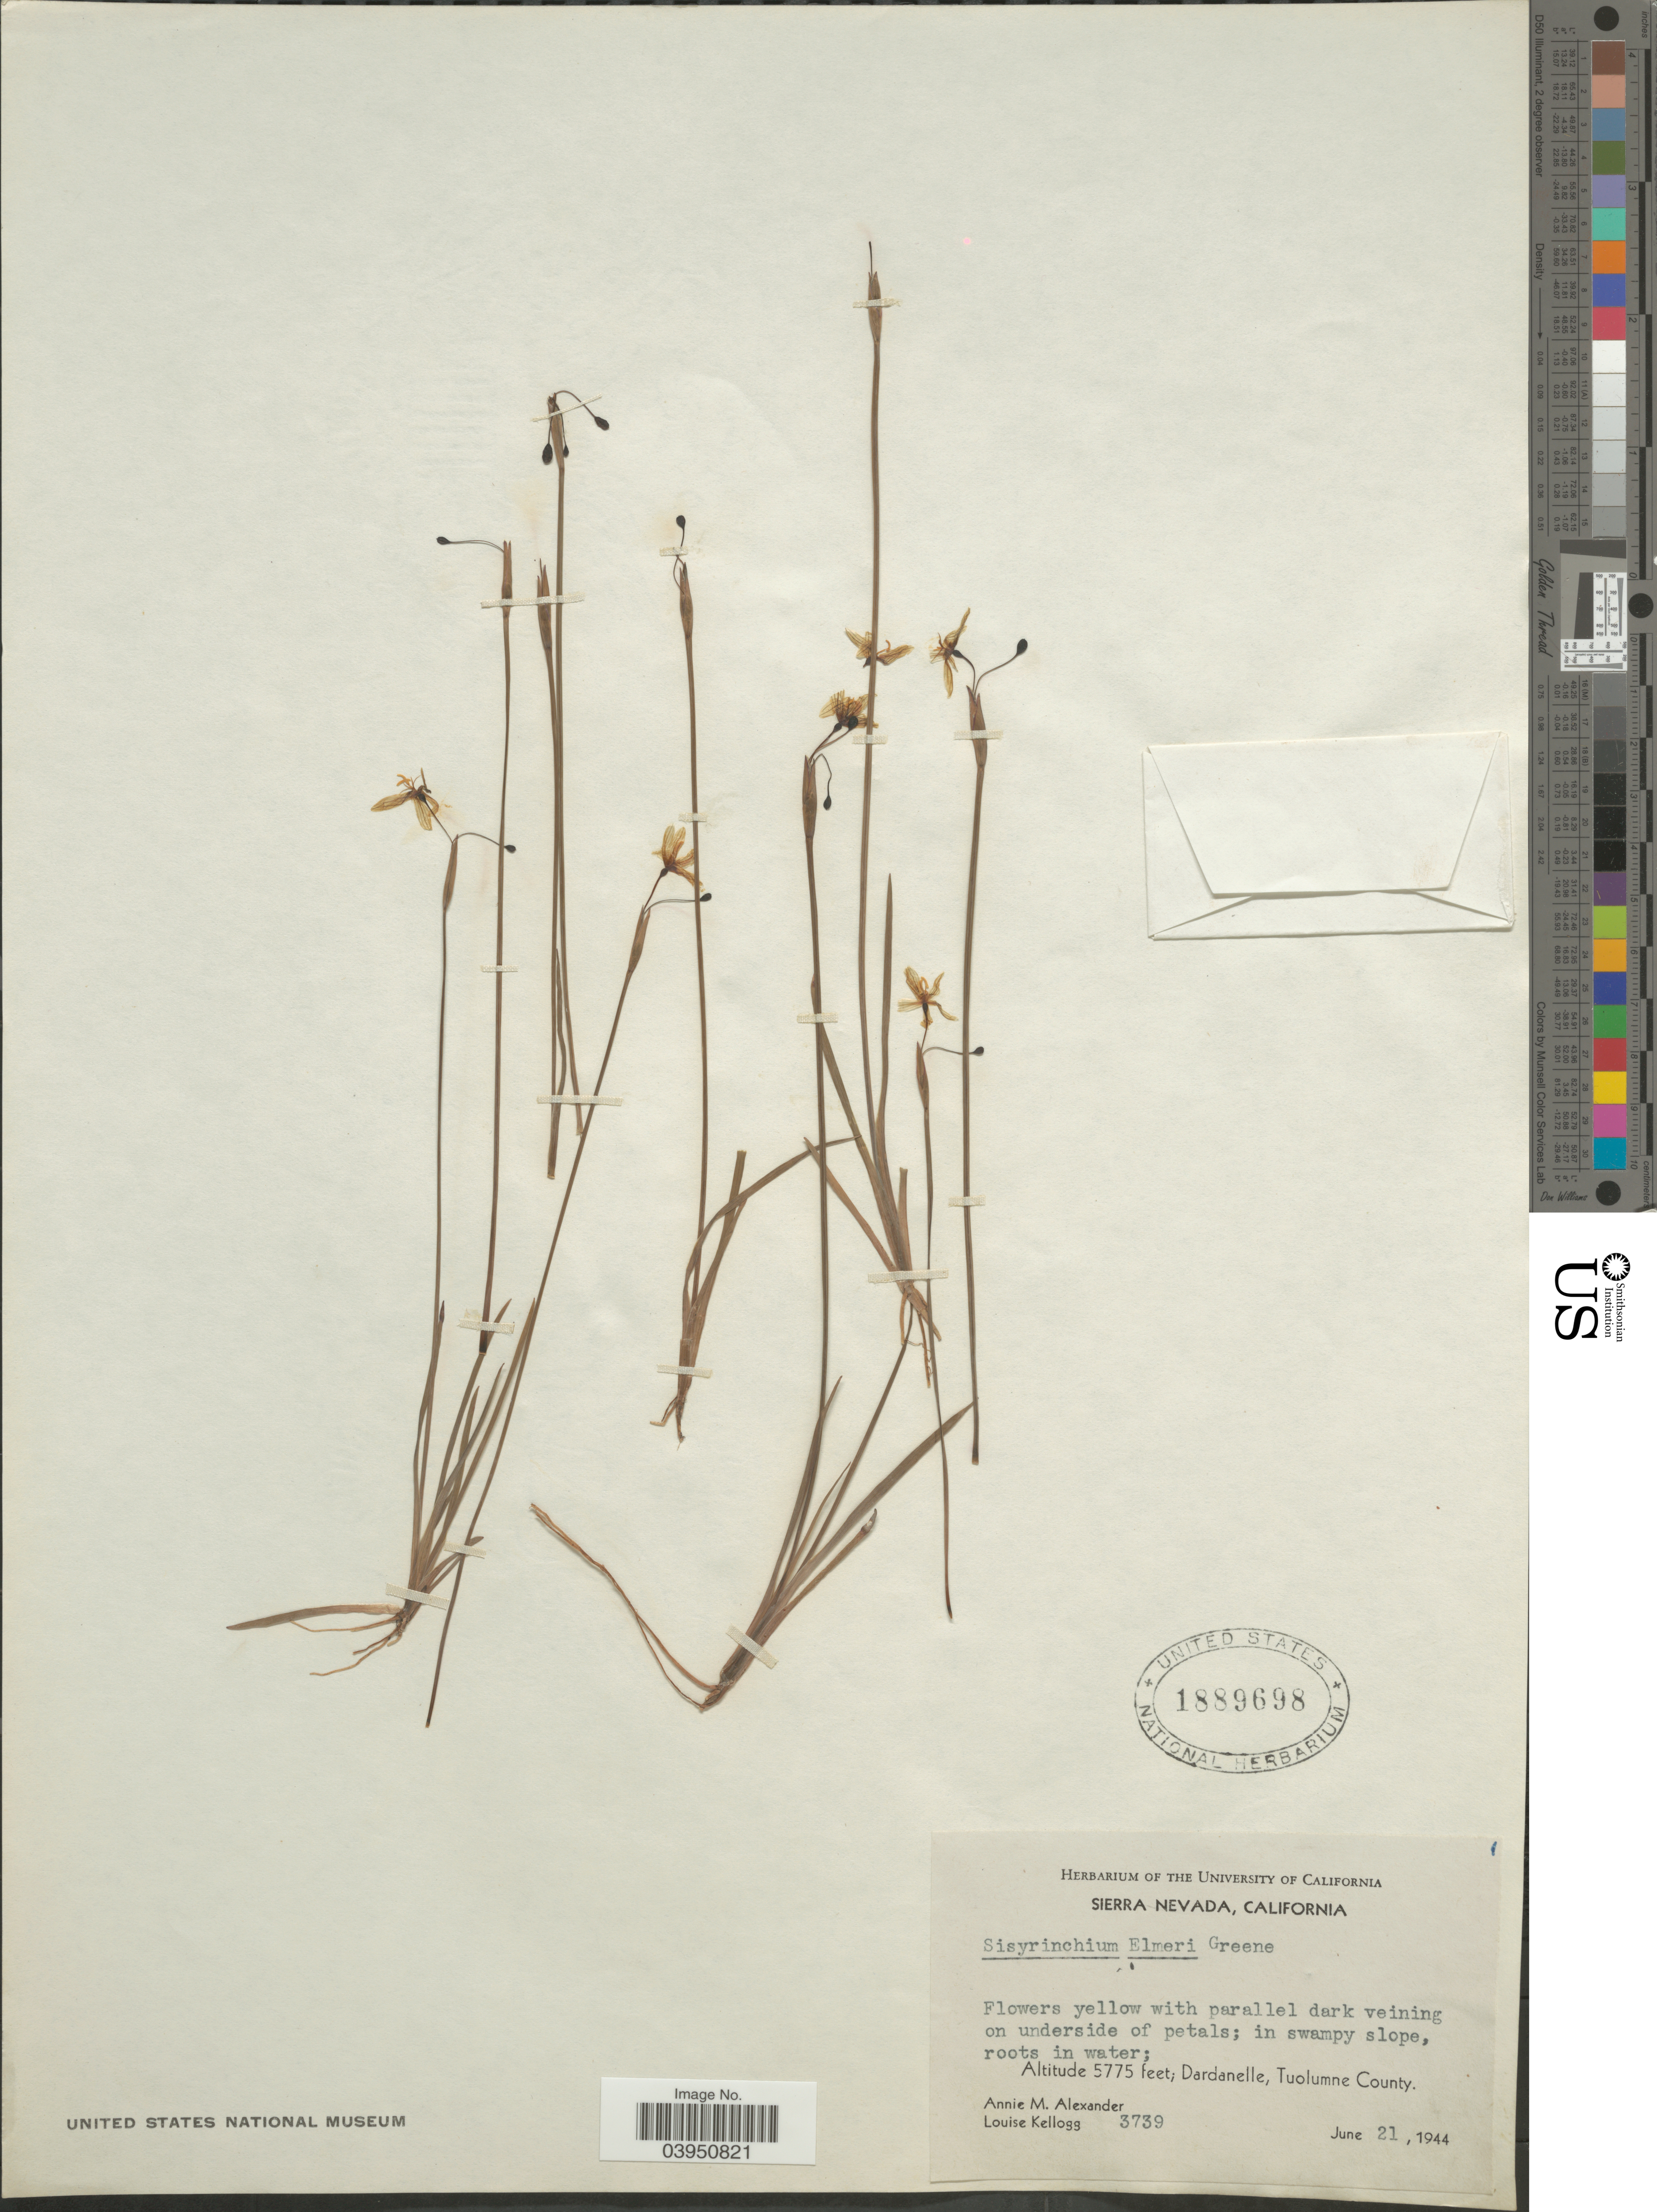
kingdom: Plantae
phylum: Tracheophyta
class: Liliopsida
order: Asparagales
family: Iridaceae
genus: Sisyrinchium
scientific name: Sisyrinchium elmeri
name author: Greene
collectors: A. M. Alexander & L. Kellogg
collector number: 3739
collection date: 1944-06-21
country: United States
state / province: California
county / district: Tuolumne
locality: Sierra Nevada. Dardanelle, Tuolumne County.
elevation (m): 1760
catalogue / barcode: US 1889698